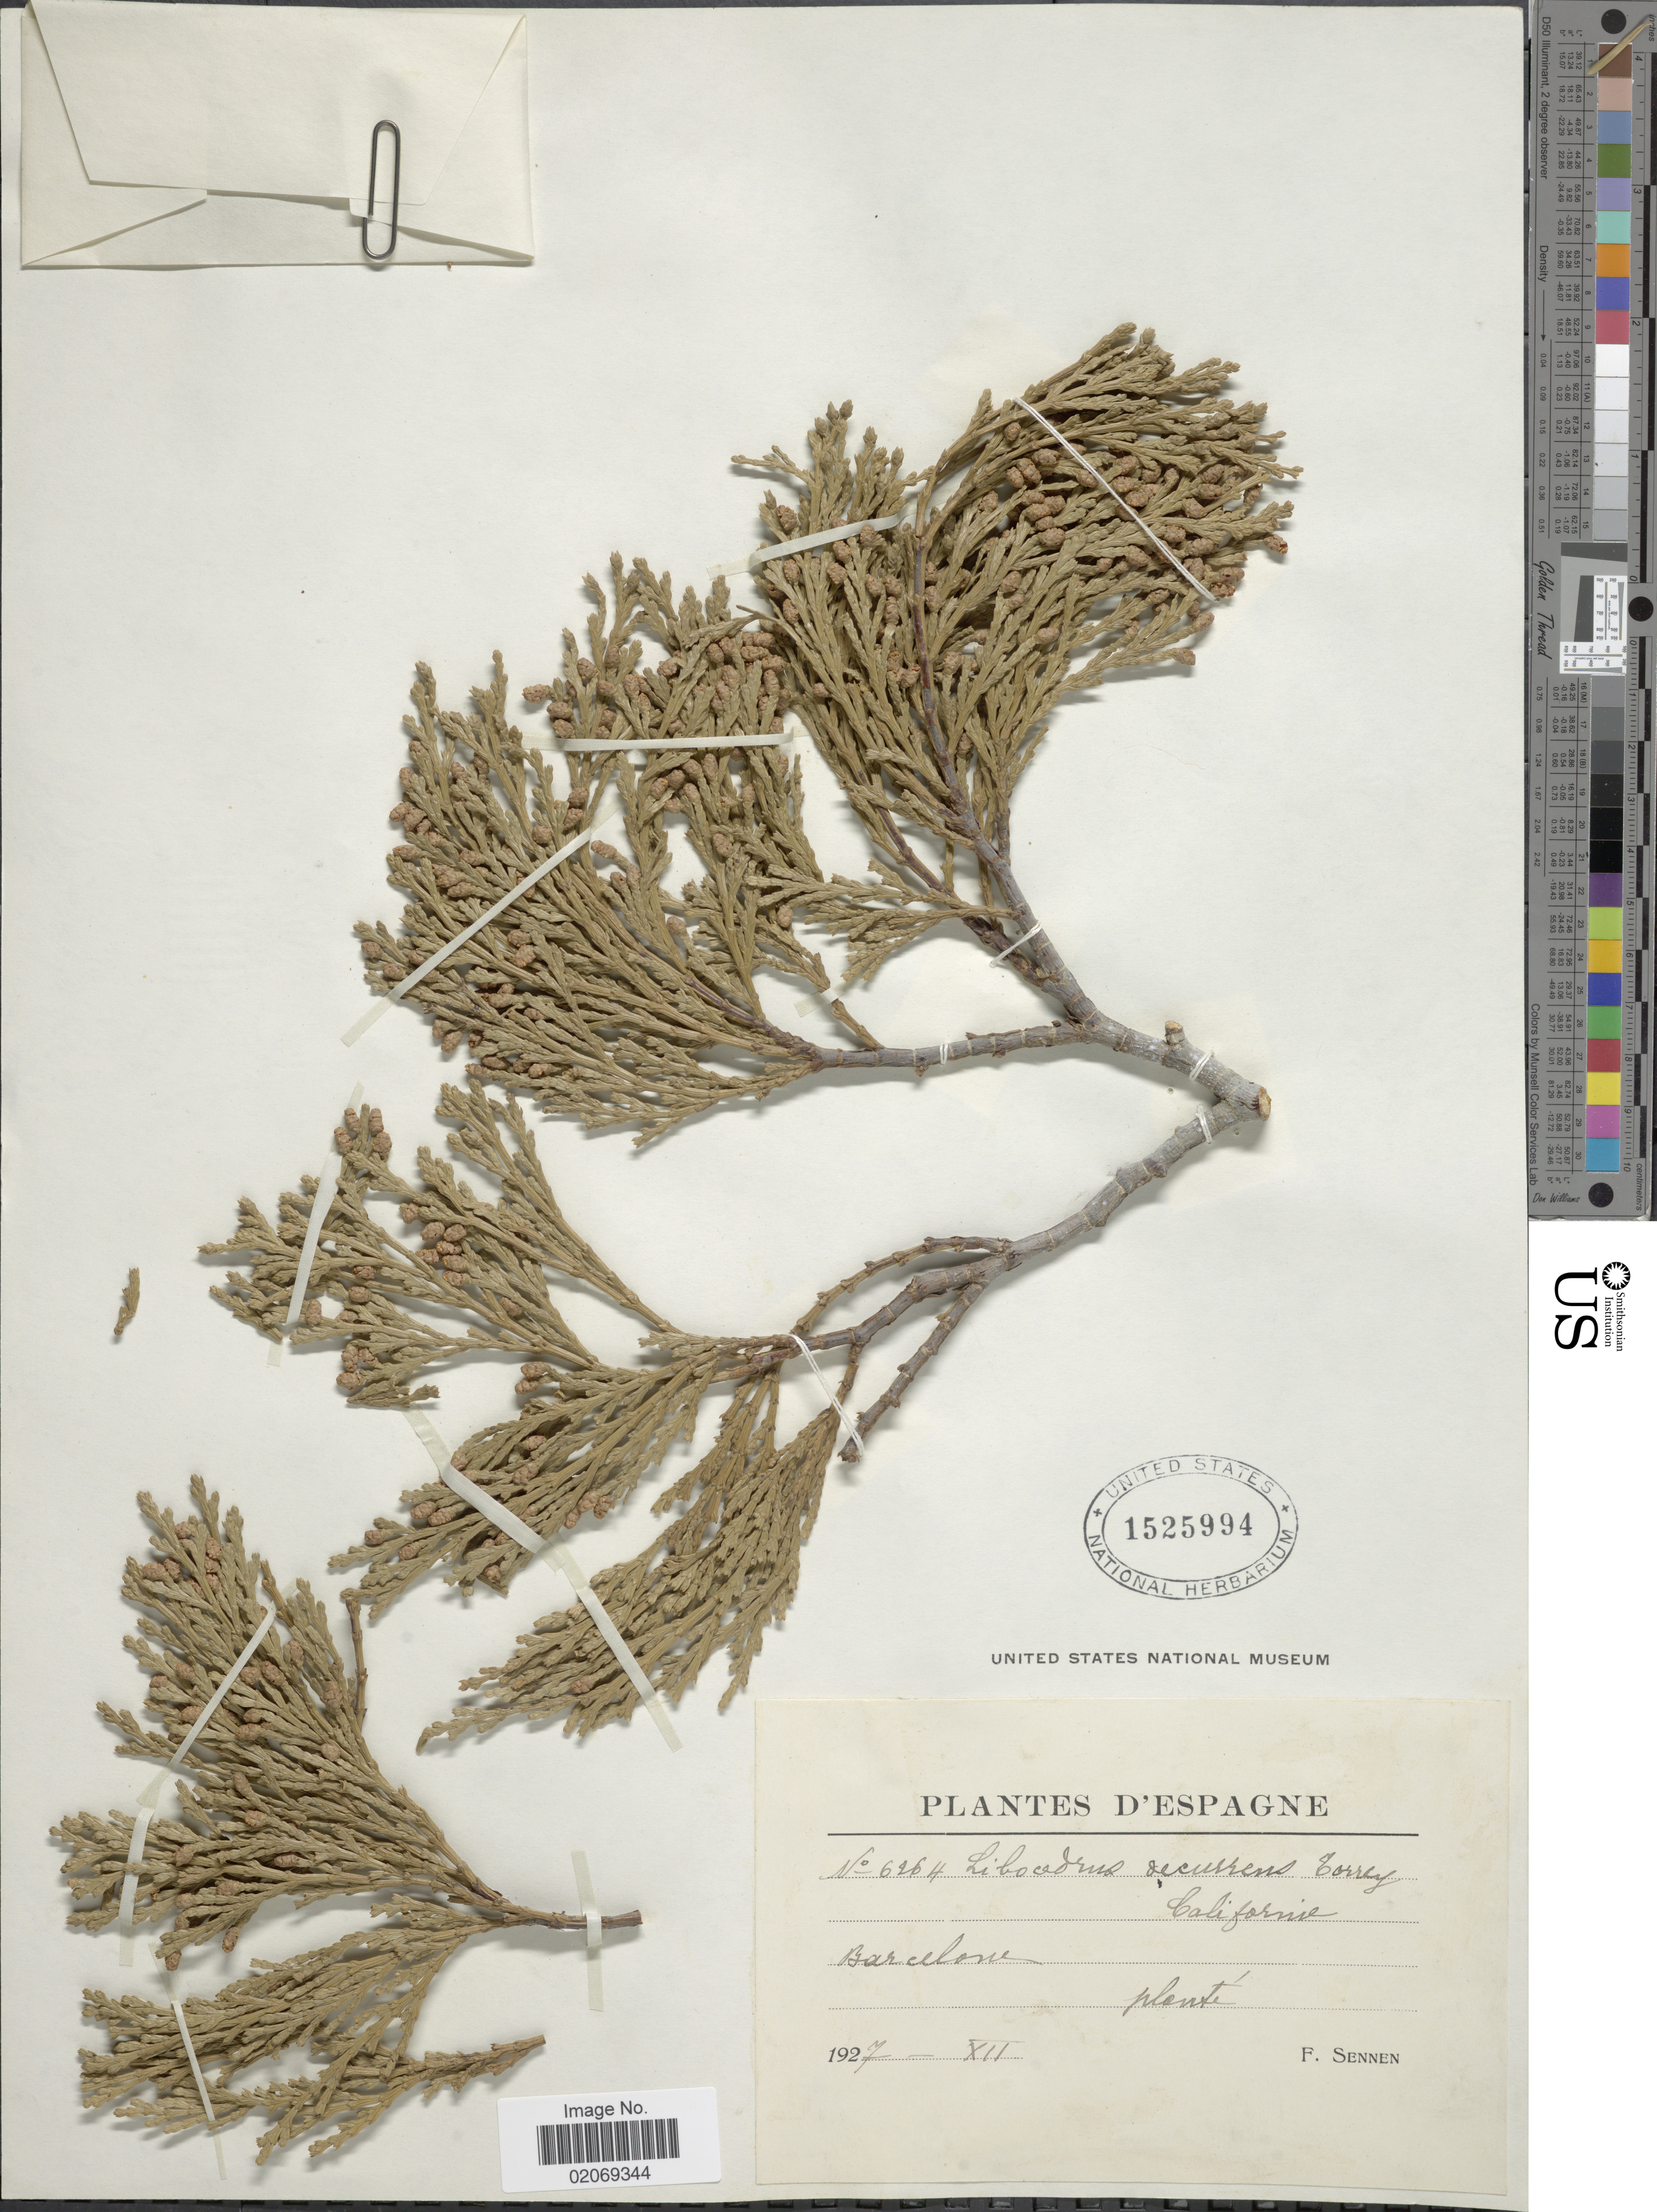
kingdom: Plantae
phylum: Tracheophyta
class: Pinopsida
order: Pinales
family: Cupressaceae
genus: Libocedrus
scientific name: Libocedrus decurrens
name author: Torr.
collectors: E. Sennen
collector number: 6264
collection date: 1927-12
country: Spain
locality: Barcelone, planté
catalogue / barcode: US 1525994